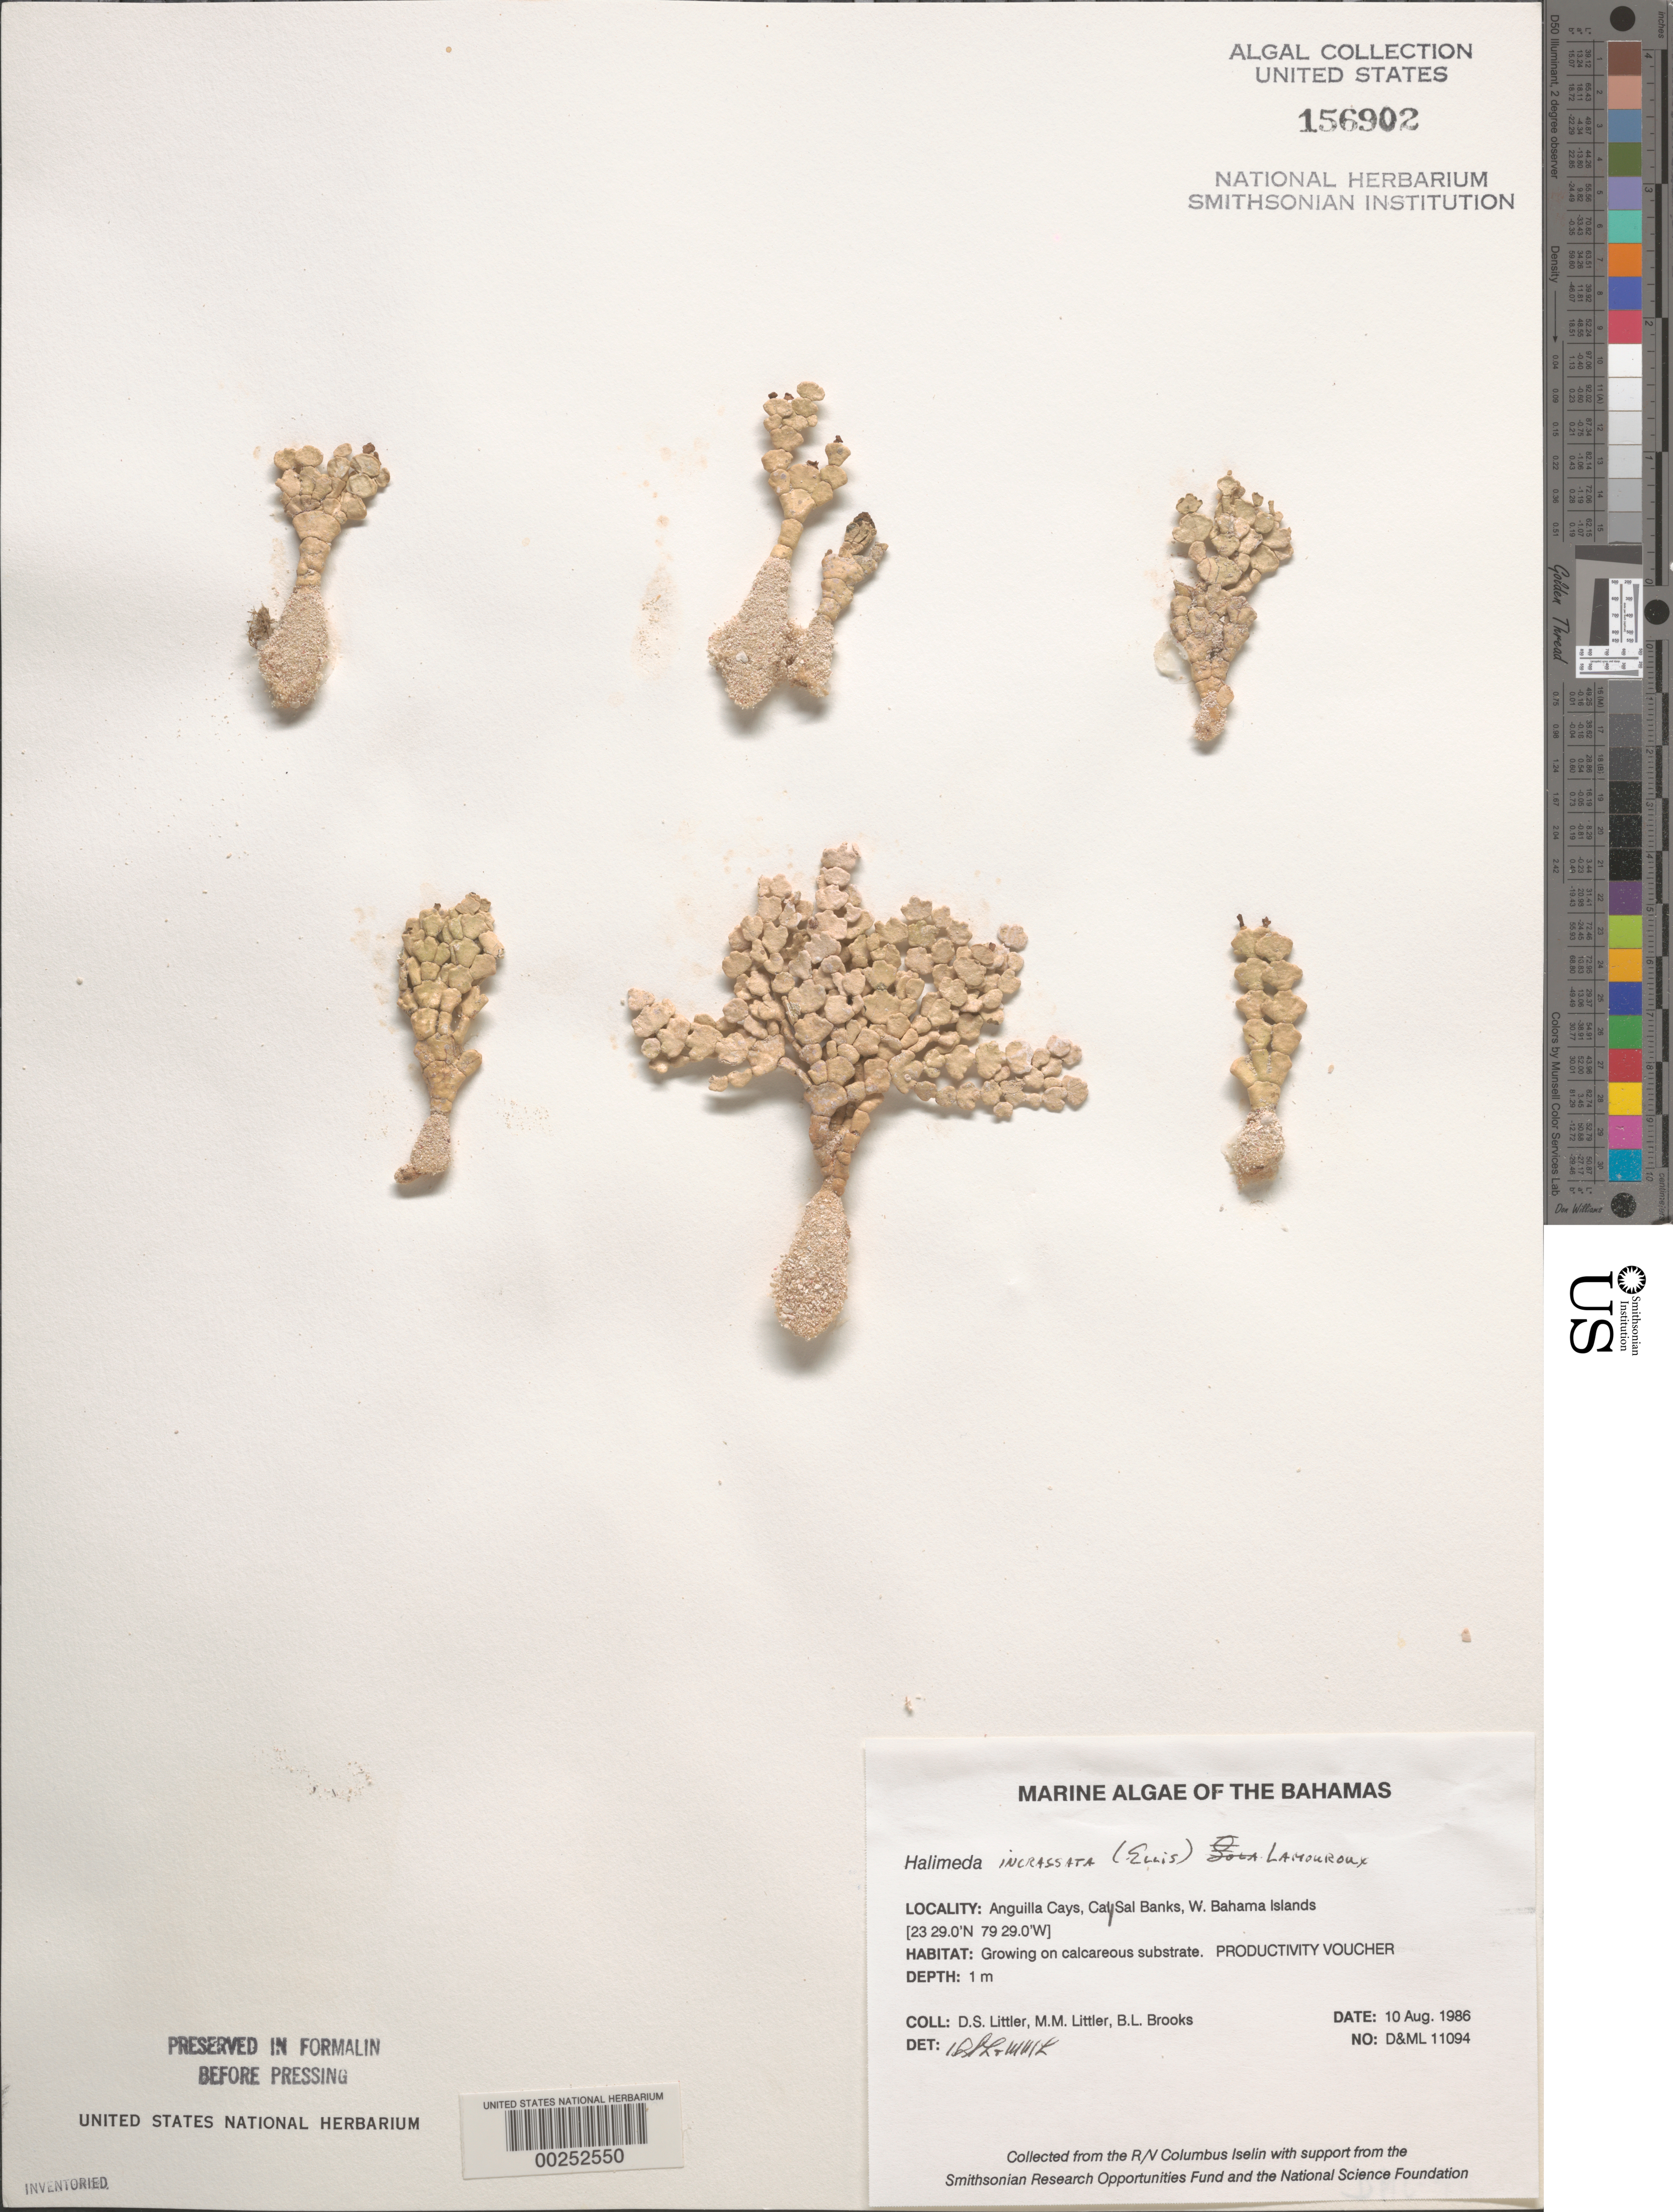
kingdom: Plantae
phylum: Chlorophyta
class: Ulvophyceae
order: Bryopsidales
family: Halimedaceae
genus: Halimeda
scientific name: Halimeda incrassata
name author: (J. Ellis) J.V.Lamouroux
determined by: Littler, D. S.; Littler, M. M.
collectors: D. S. Littler, M. M. Littler & B. Brooks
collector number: D&ML 11094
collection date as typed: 10 Aug 1986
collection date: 1986-08-10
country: Bahamas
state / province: Bimini Banks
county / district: Bimini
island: Anguilla Cays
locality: Cay Sal Banks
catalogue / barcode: US 156902